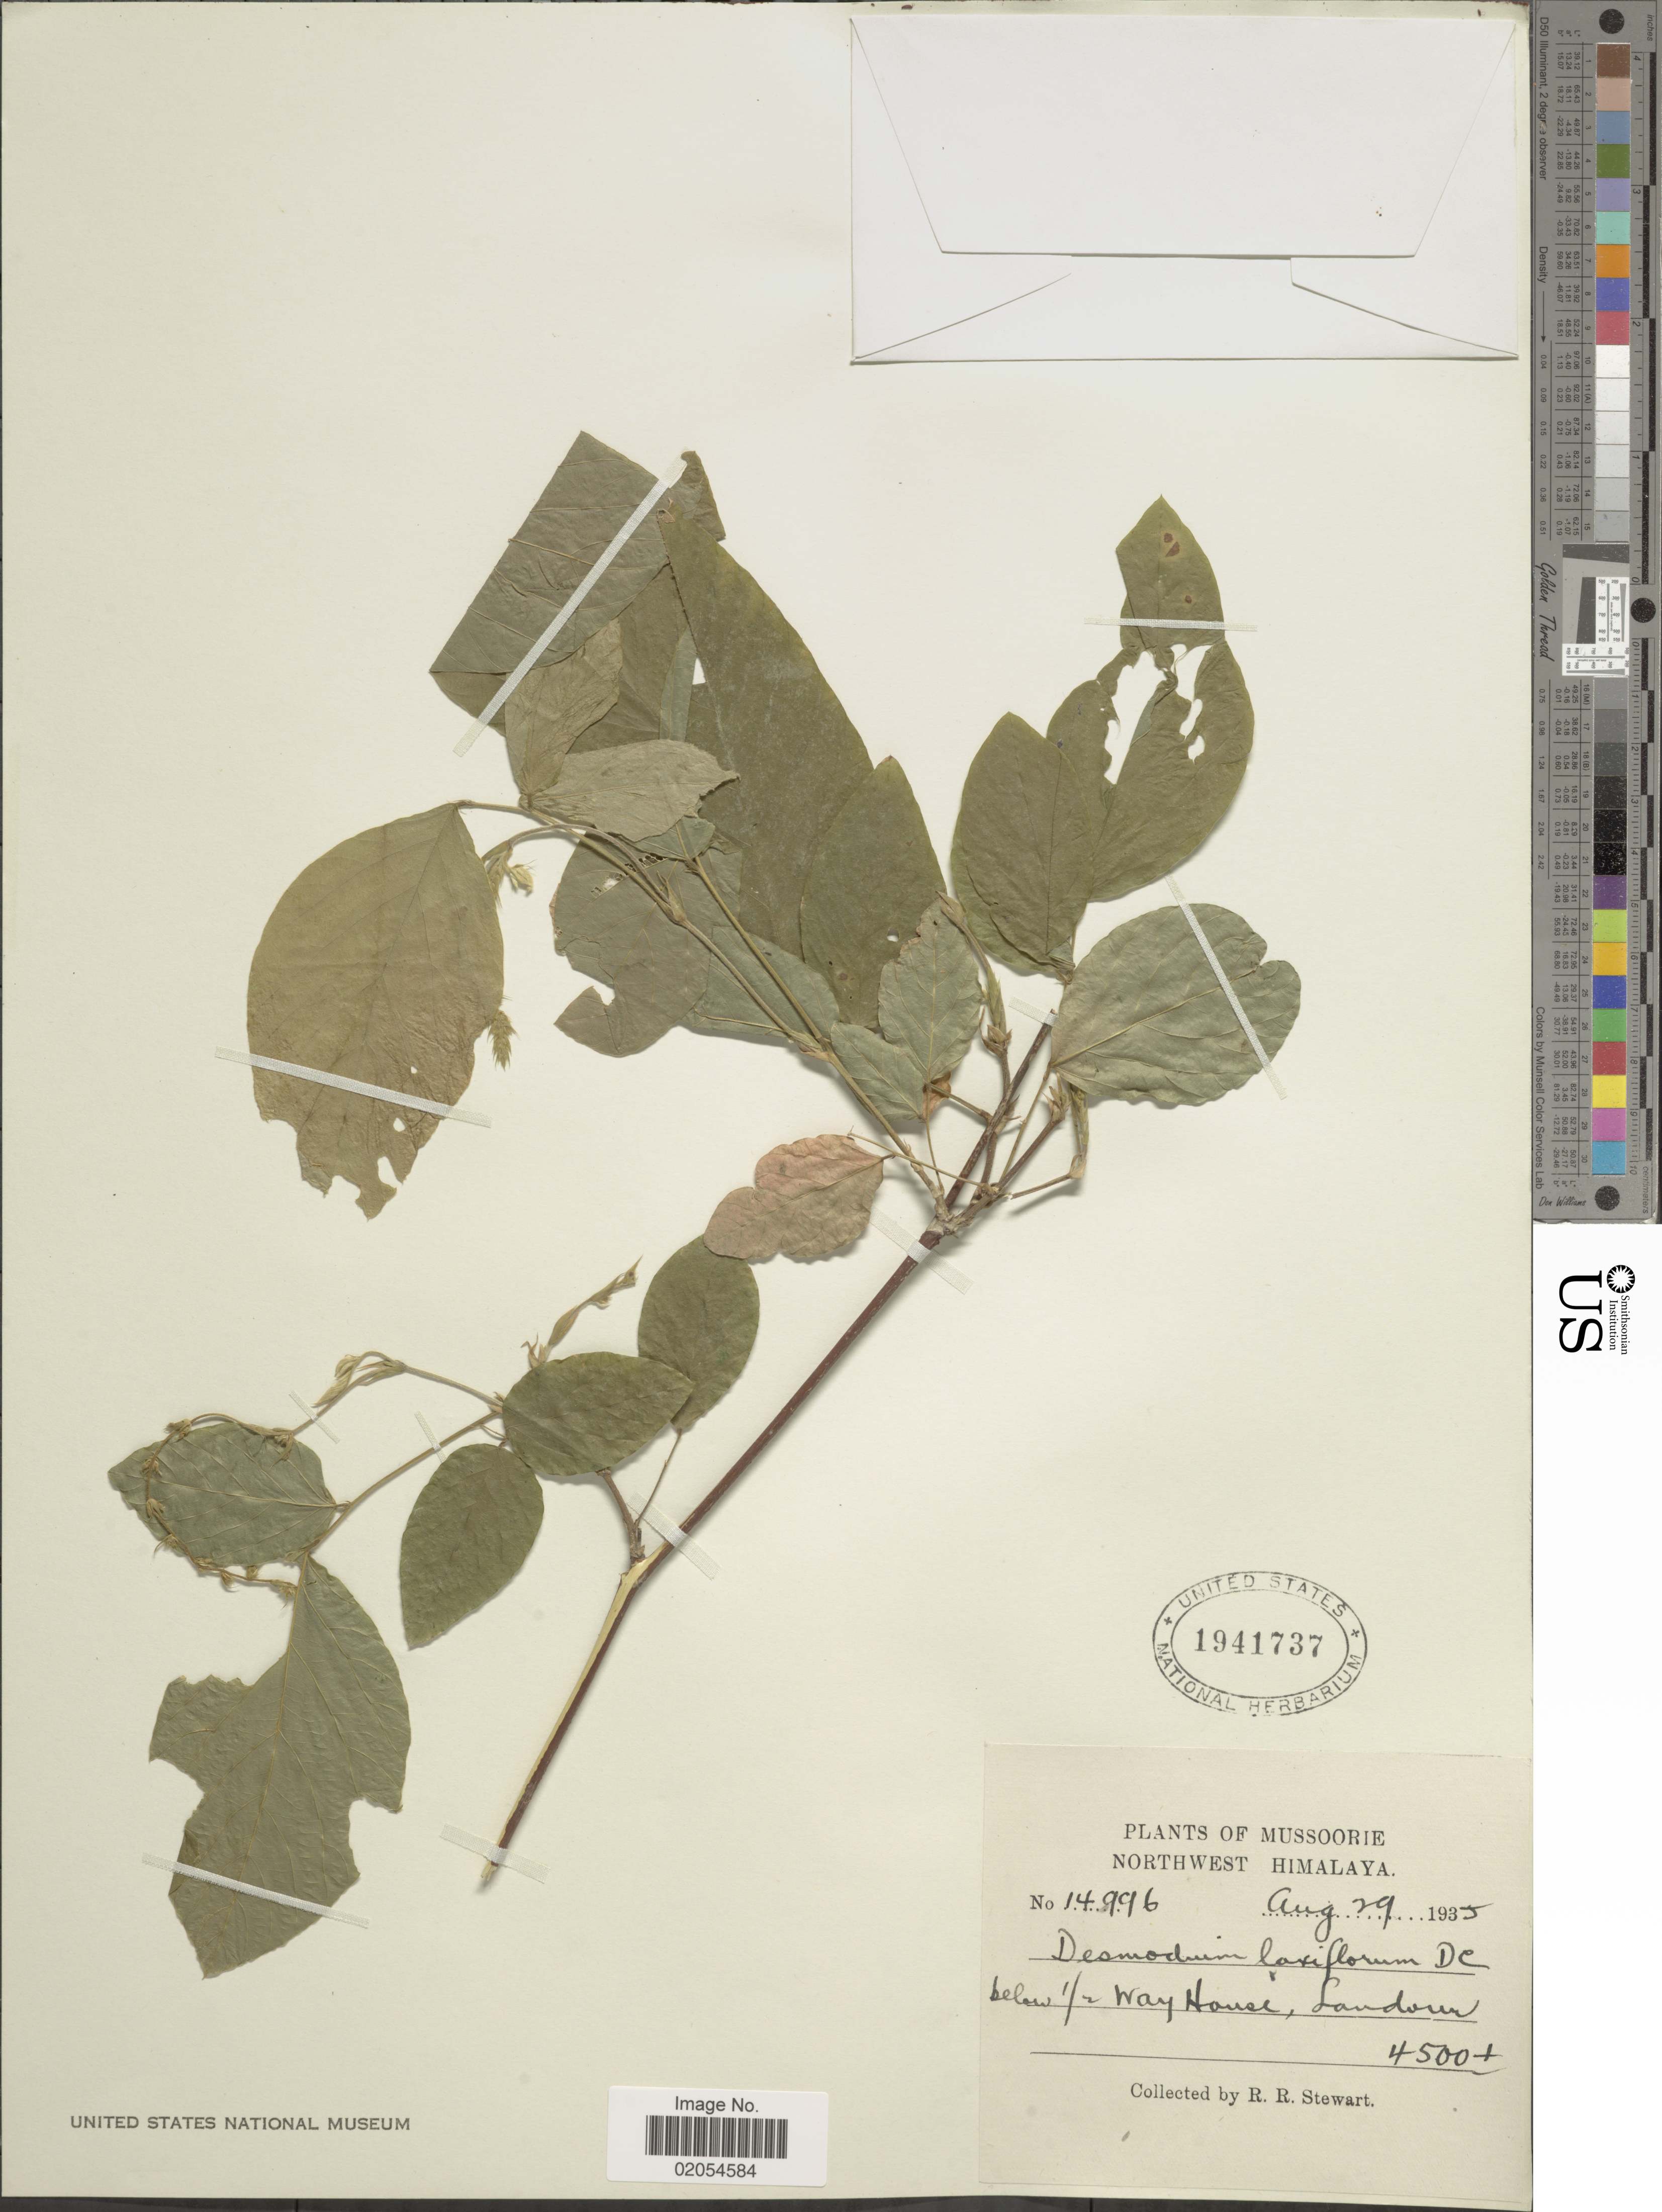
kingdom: Plantae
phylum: Tracheophyta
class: Magnoliopsida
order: Fabales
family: Fabaceae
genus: Sohmaea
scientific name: Sohmaea laxiflora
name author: (DC.) H. Ohashi & K. Ohashi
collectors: R. R. Stewart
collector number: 14996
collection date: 1935-08-29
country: India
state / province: Uttarakhand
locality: Mussourie. Northwest Himalaya. below ½ Way House, Landour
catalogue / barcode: US 1941737